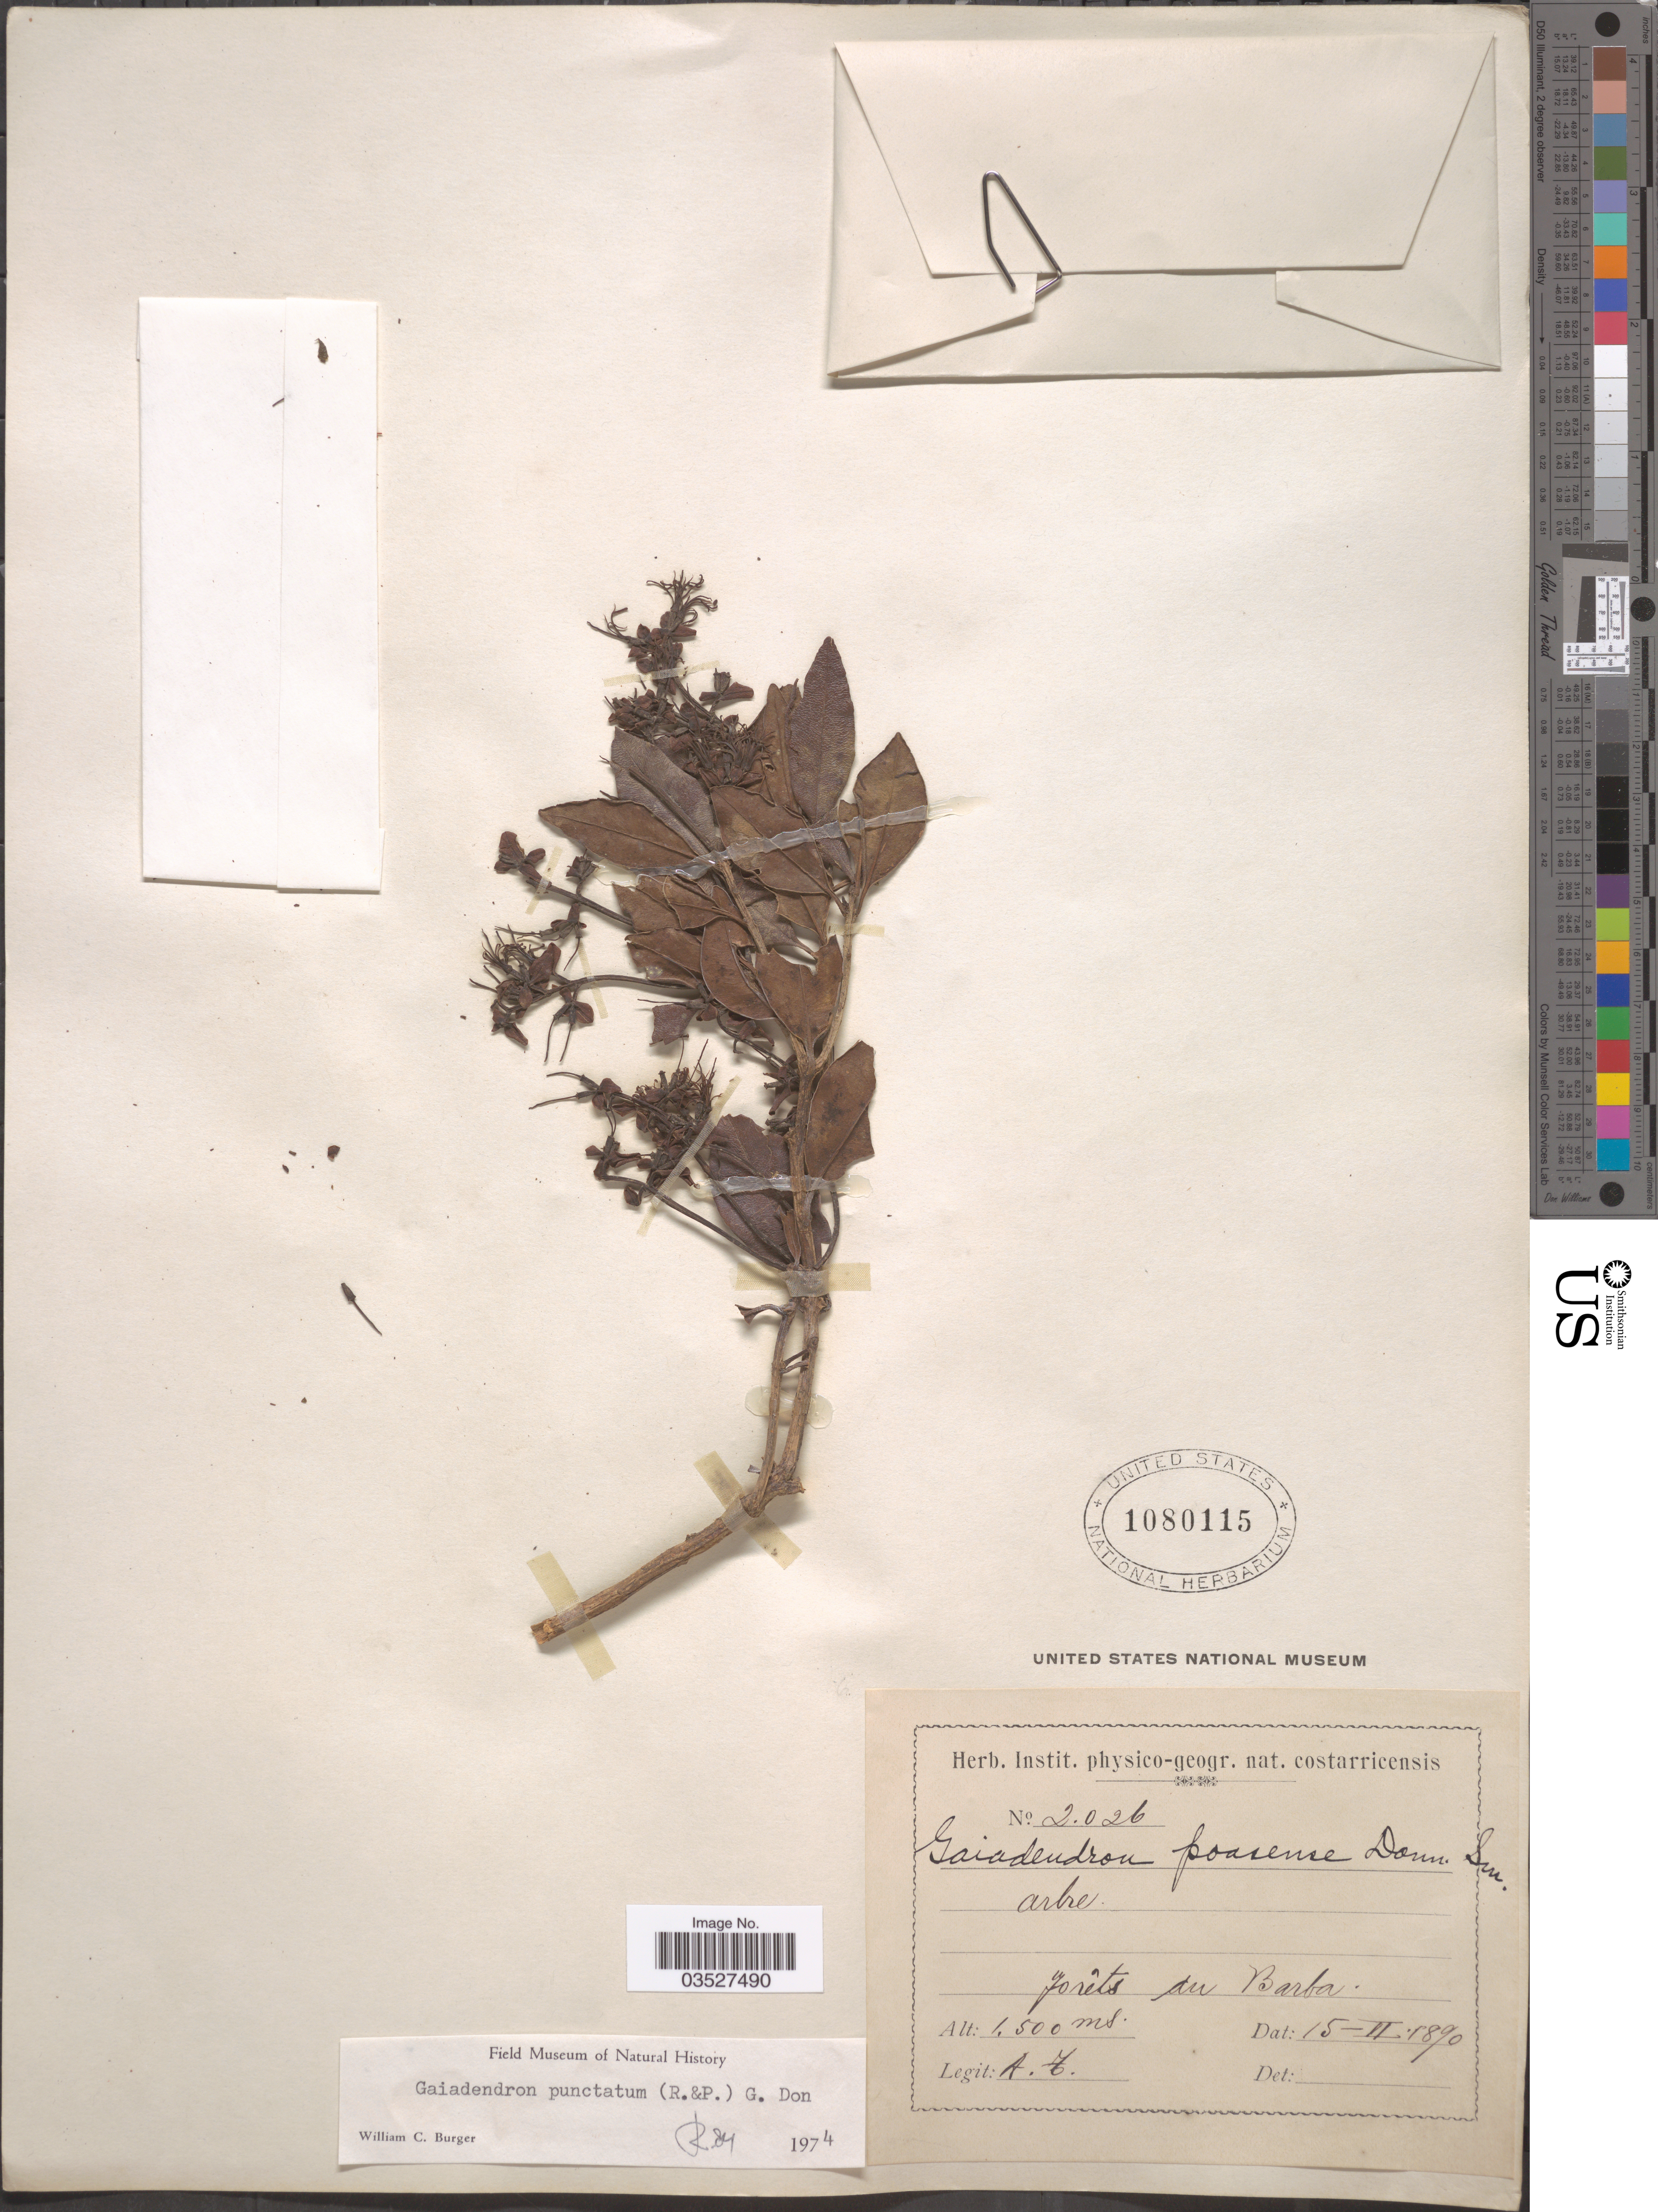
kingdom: Plantae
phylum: Tracheophyta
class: Magnoliopsida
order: Santalales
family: Loranthaceae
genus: Gaiadendron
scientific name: Gaiadendron punctatum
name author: (Ruiz & Pav.) G. Don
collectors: A. T.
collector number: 2026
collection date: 1890-02-15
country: Costa Rica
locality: Forêts du Barba.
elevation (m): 1500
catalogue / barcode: US 1080115